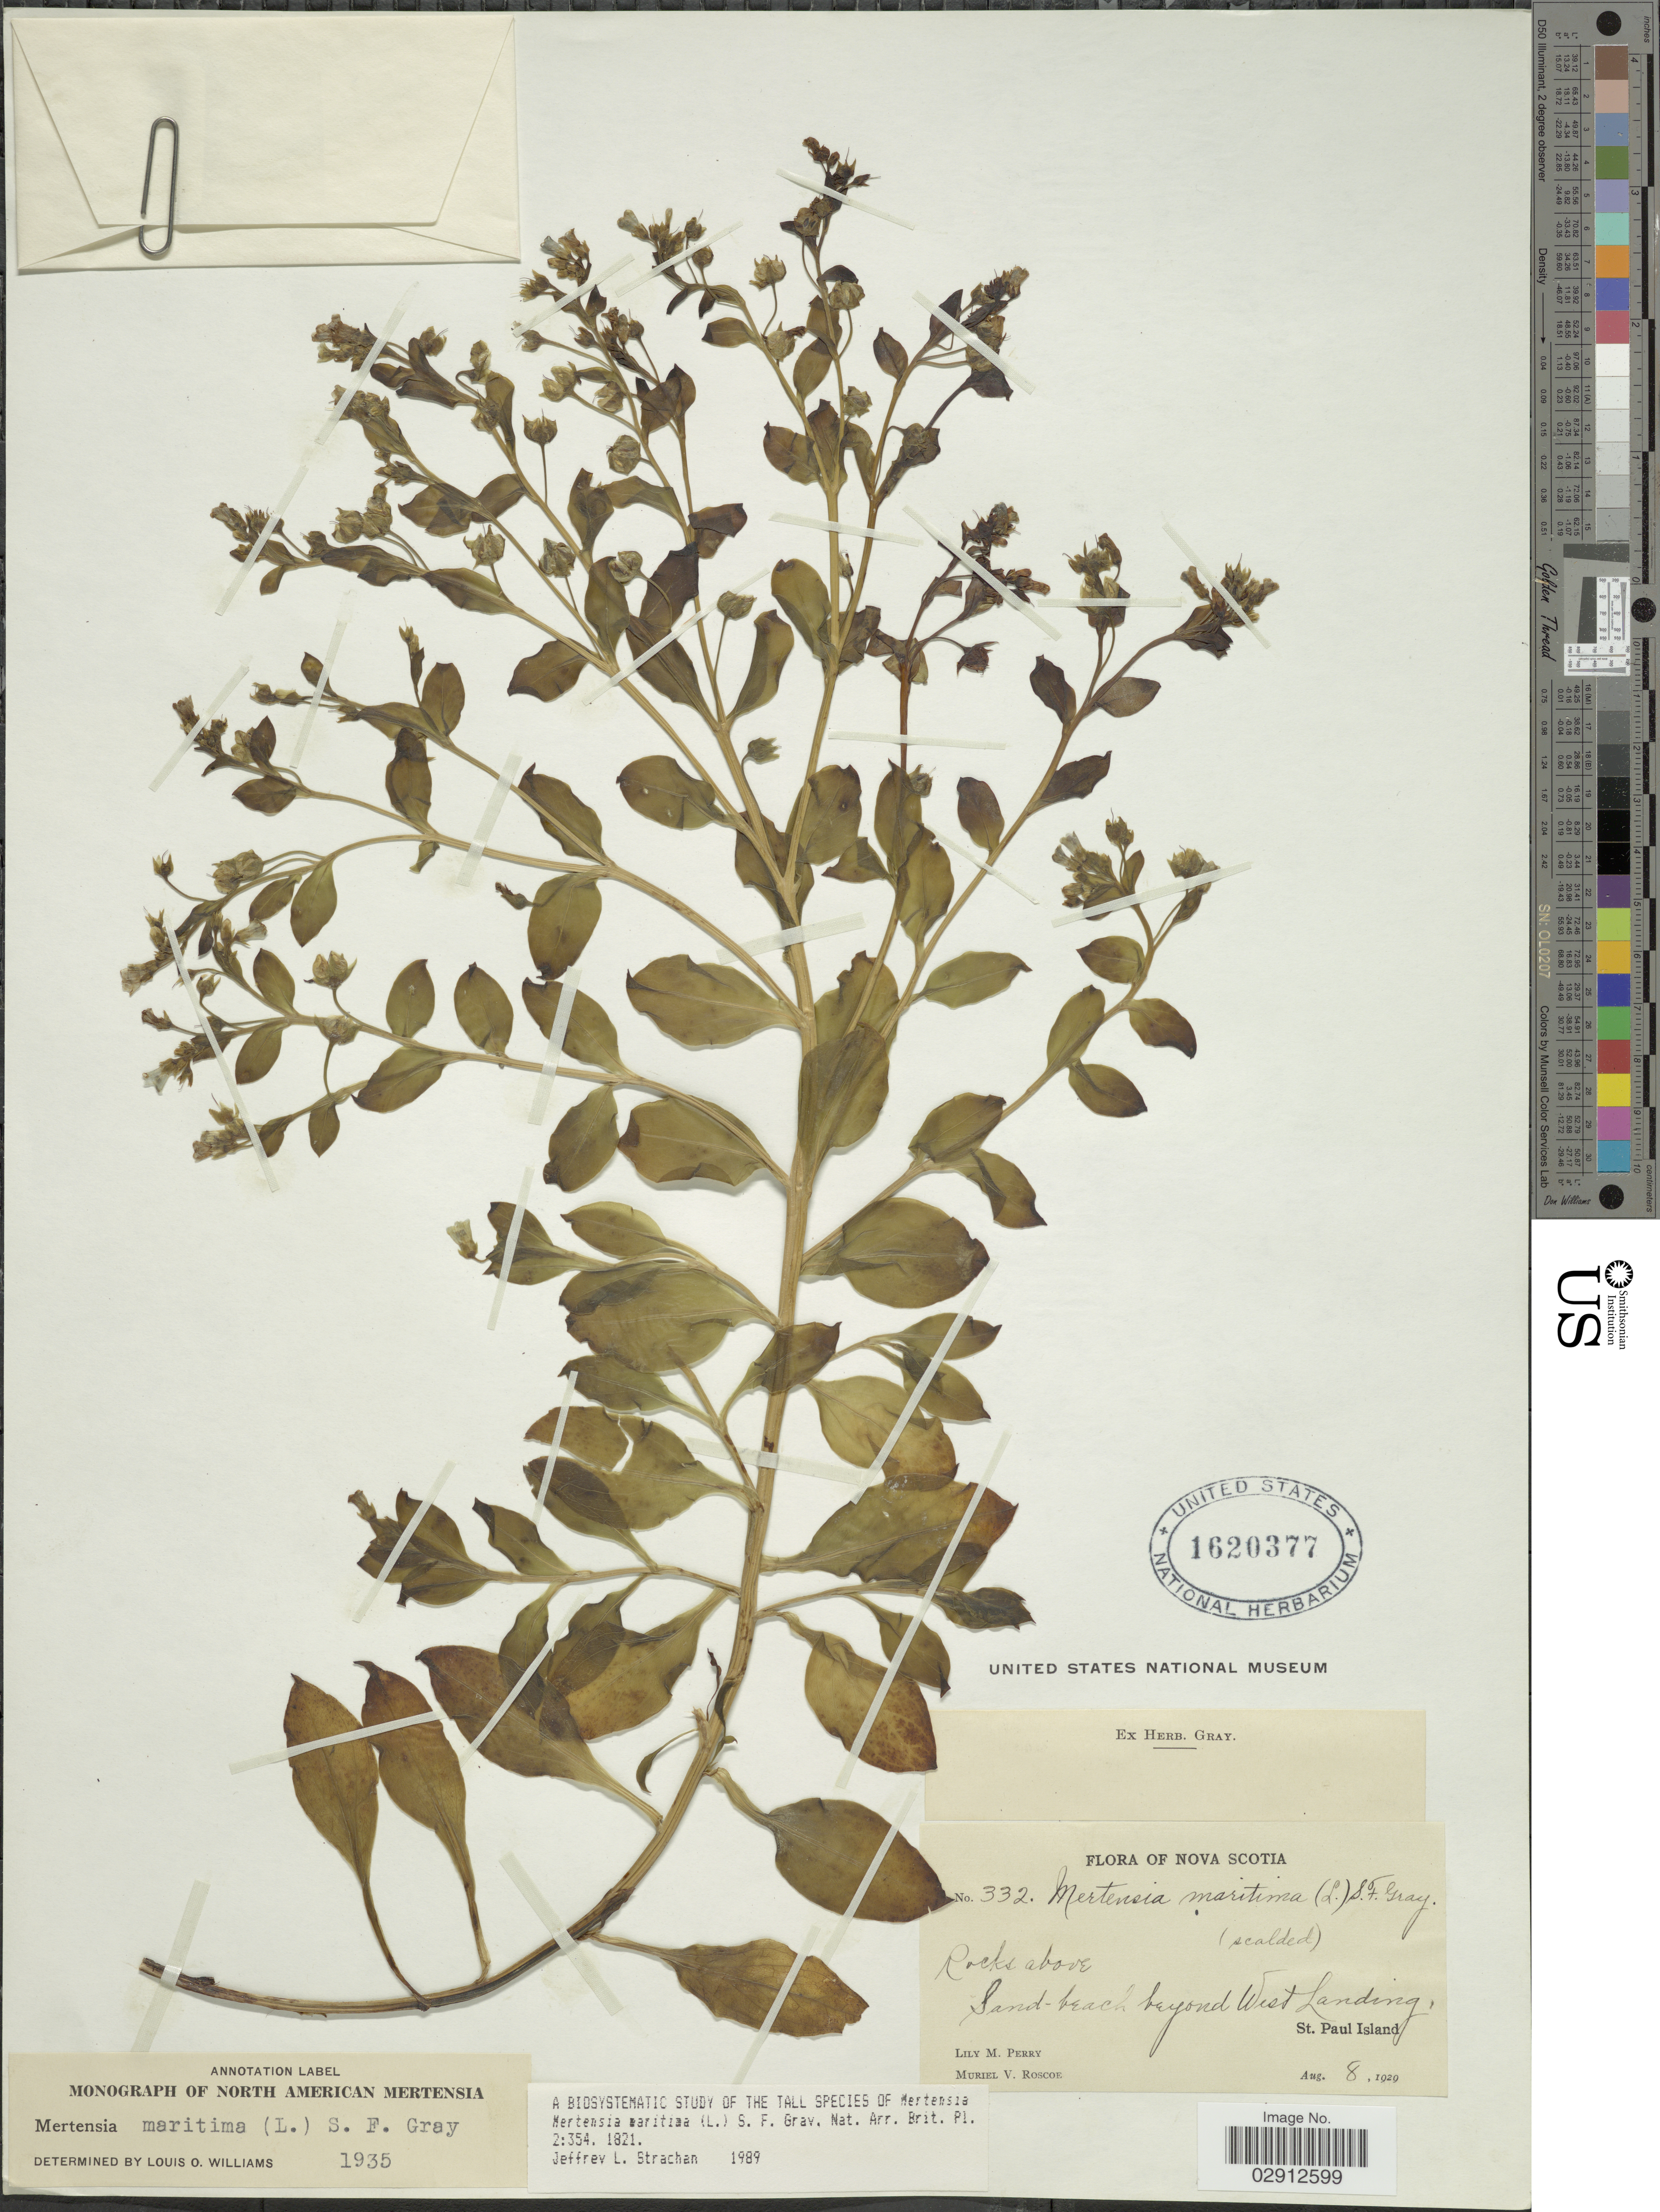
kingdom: Plantae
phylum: Tracheophyta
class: Magnoliopsida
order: Boraginales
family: Boraginaceae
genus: Mertensia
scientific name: Mertensia maritima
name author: (L.) S.F. Gray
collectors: L. M. Perry & M. Roscoe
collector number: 332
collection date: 1929-08-08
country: Canada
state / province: Nova Scotia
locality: Sand-beach, beyond West Landing, St. Paul Island.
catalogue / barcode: US 1620377